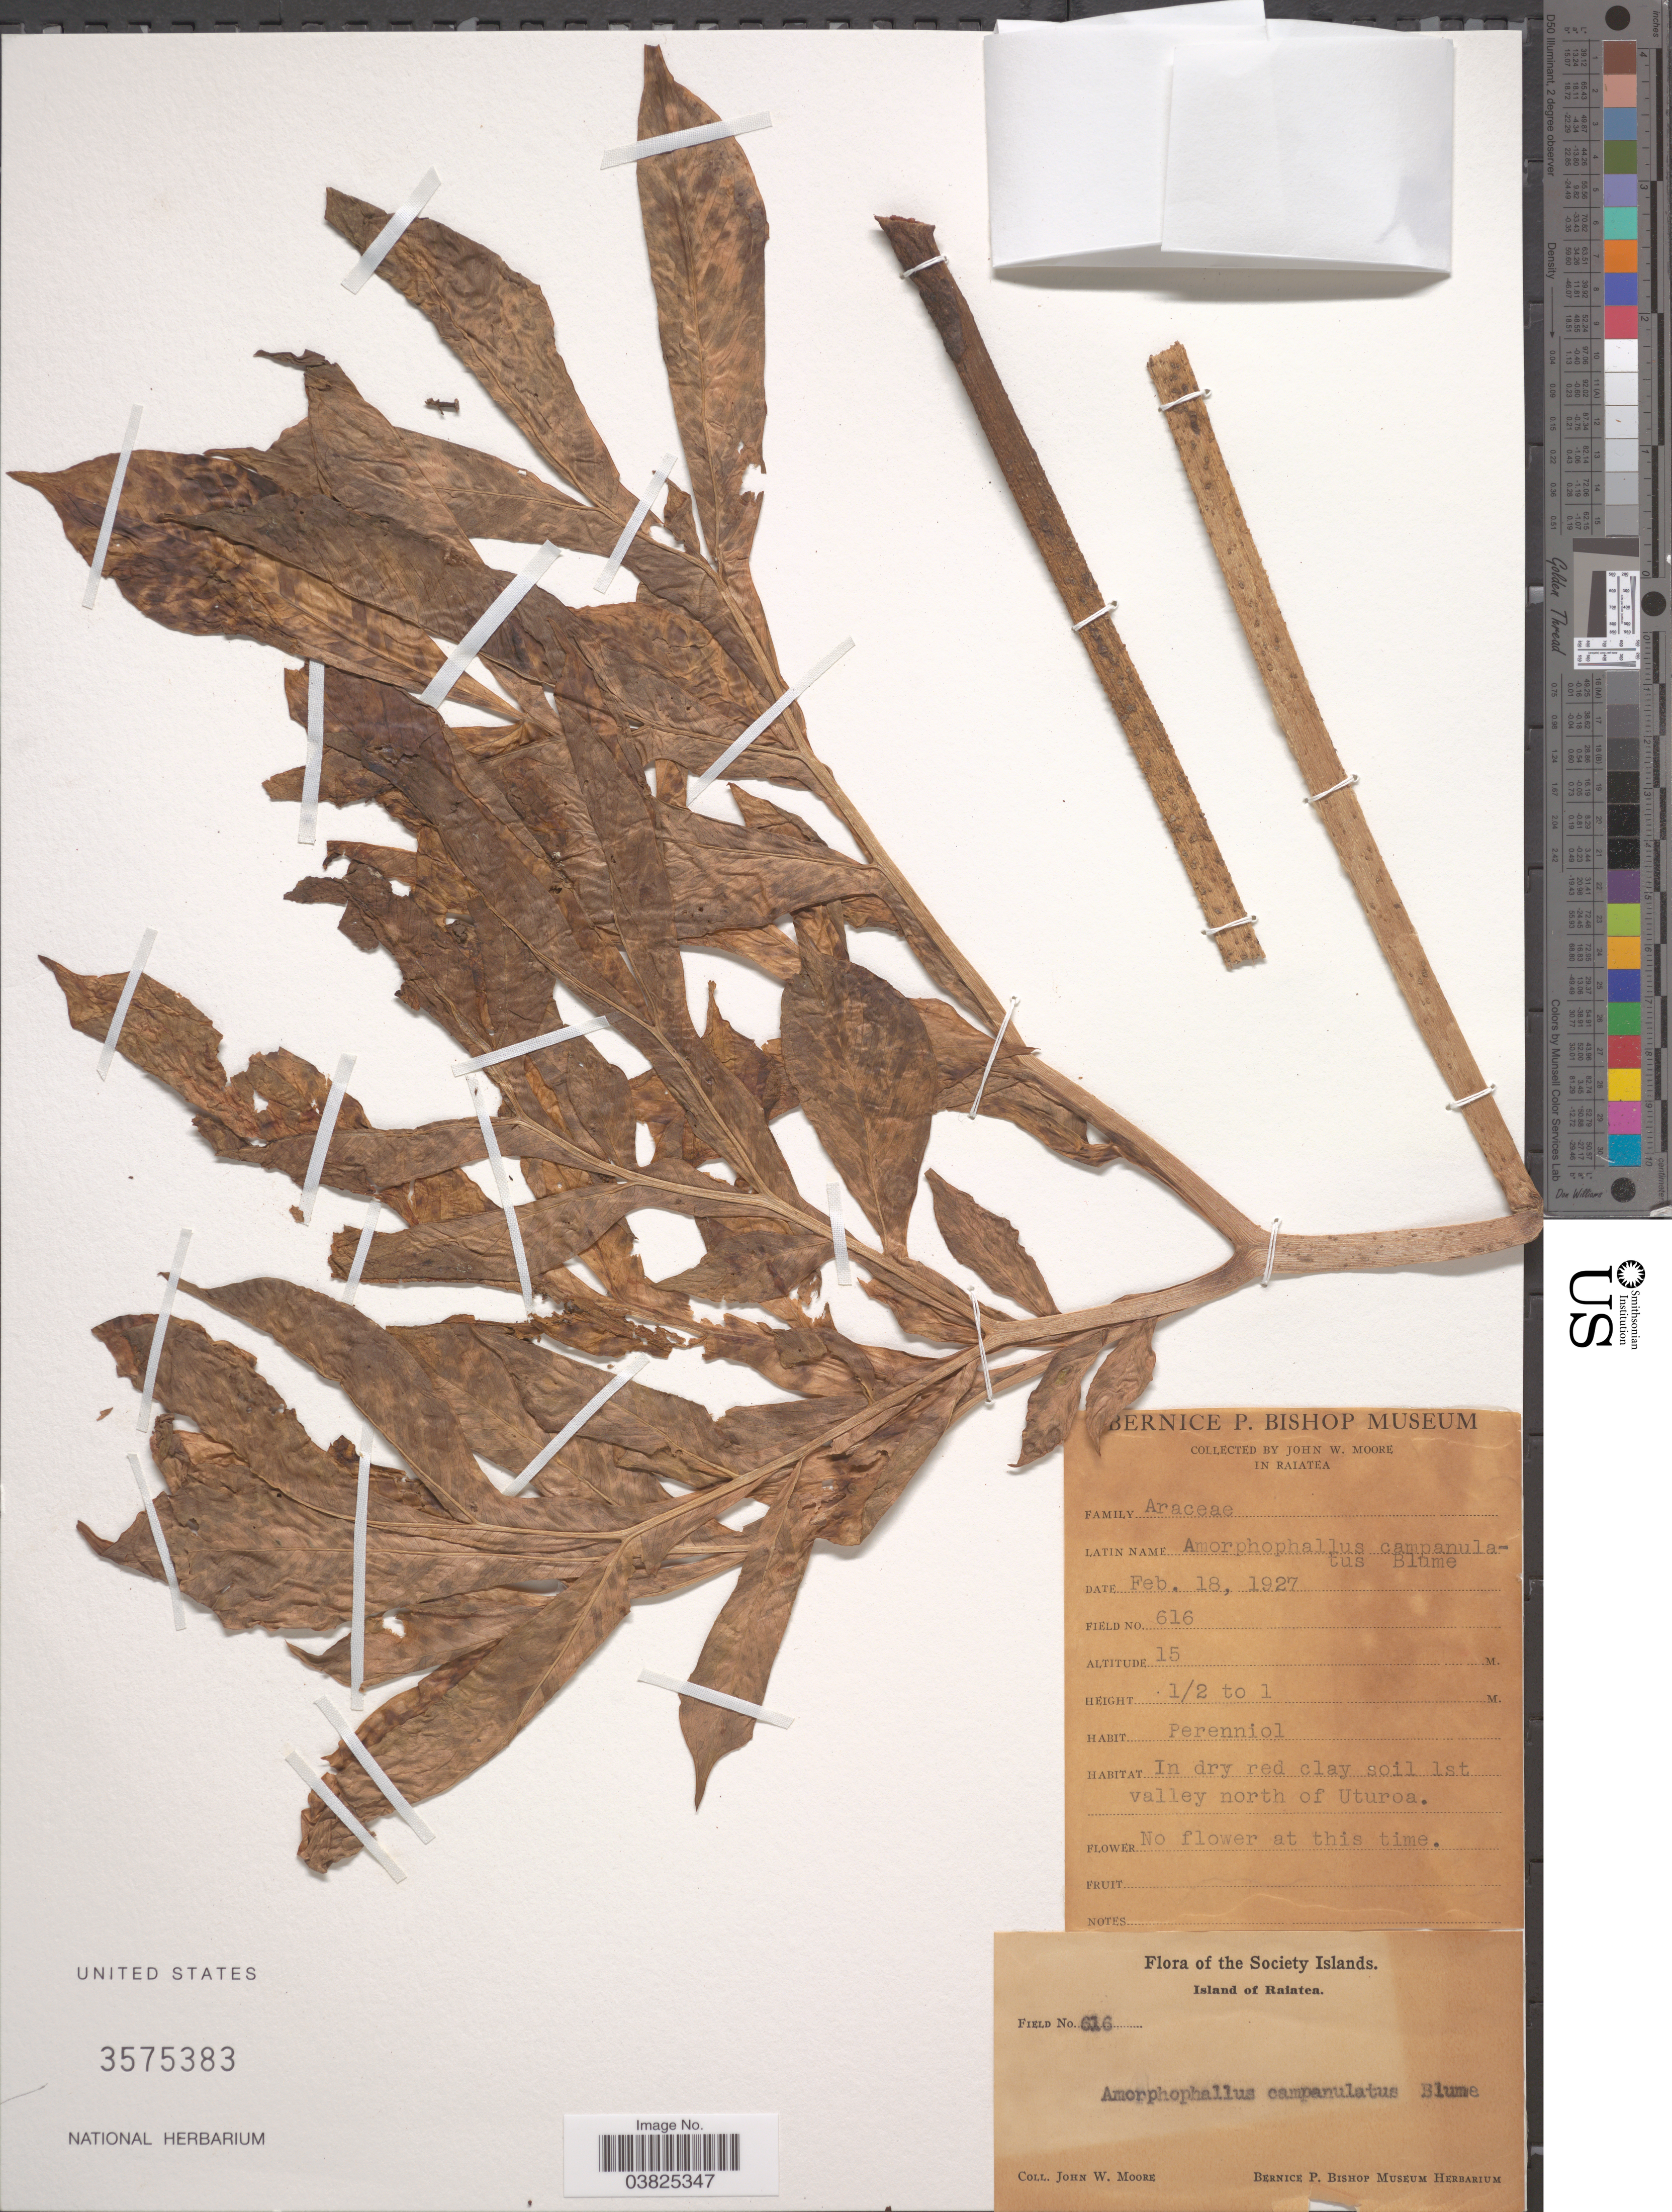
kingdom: Plantae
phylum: Tracheophyta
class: Liliopsida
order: Alismatales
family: Araceae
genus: Amorphophallus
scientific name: Amorphophallus campanulatus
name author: Blume ex Decne.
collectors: J. Moore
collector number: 616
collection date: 1927-02-18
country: French Polynesia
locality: Island of Raiatea. 1st valley north of Uturoa. The Society Islands.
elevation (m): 15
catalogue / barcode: US 3575383